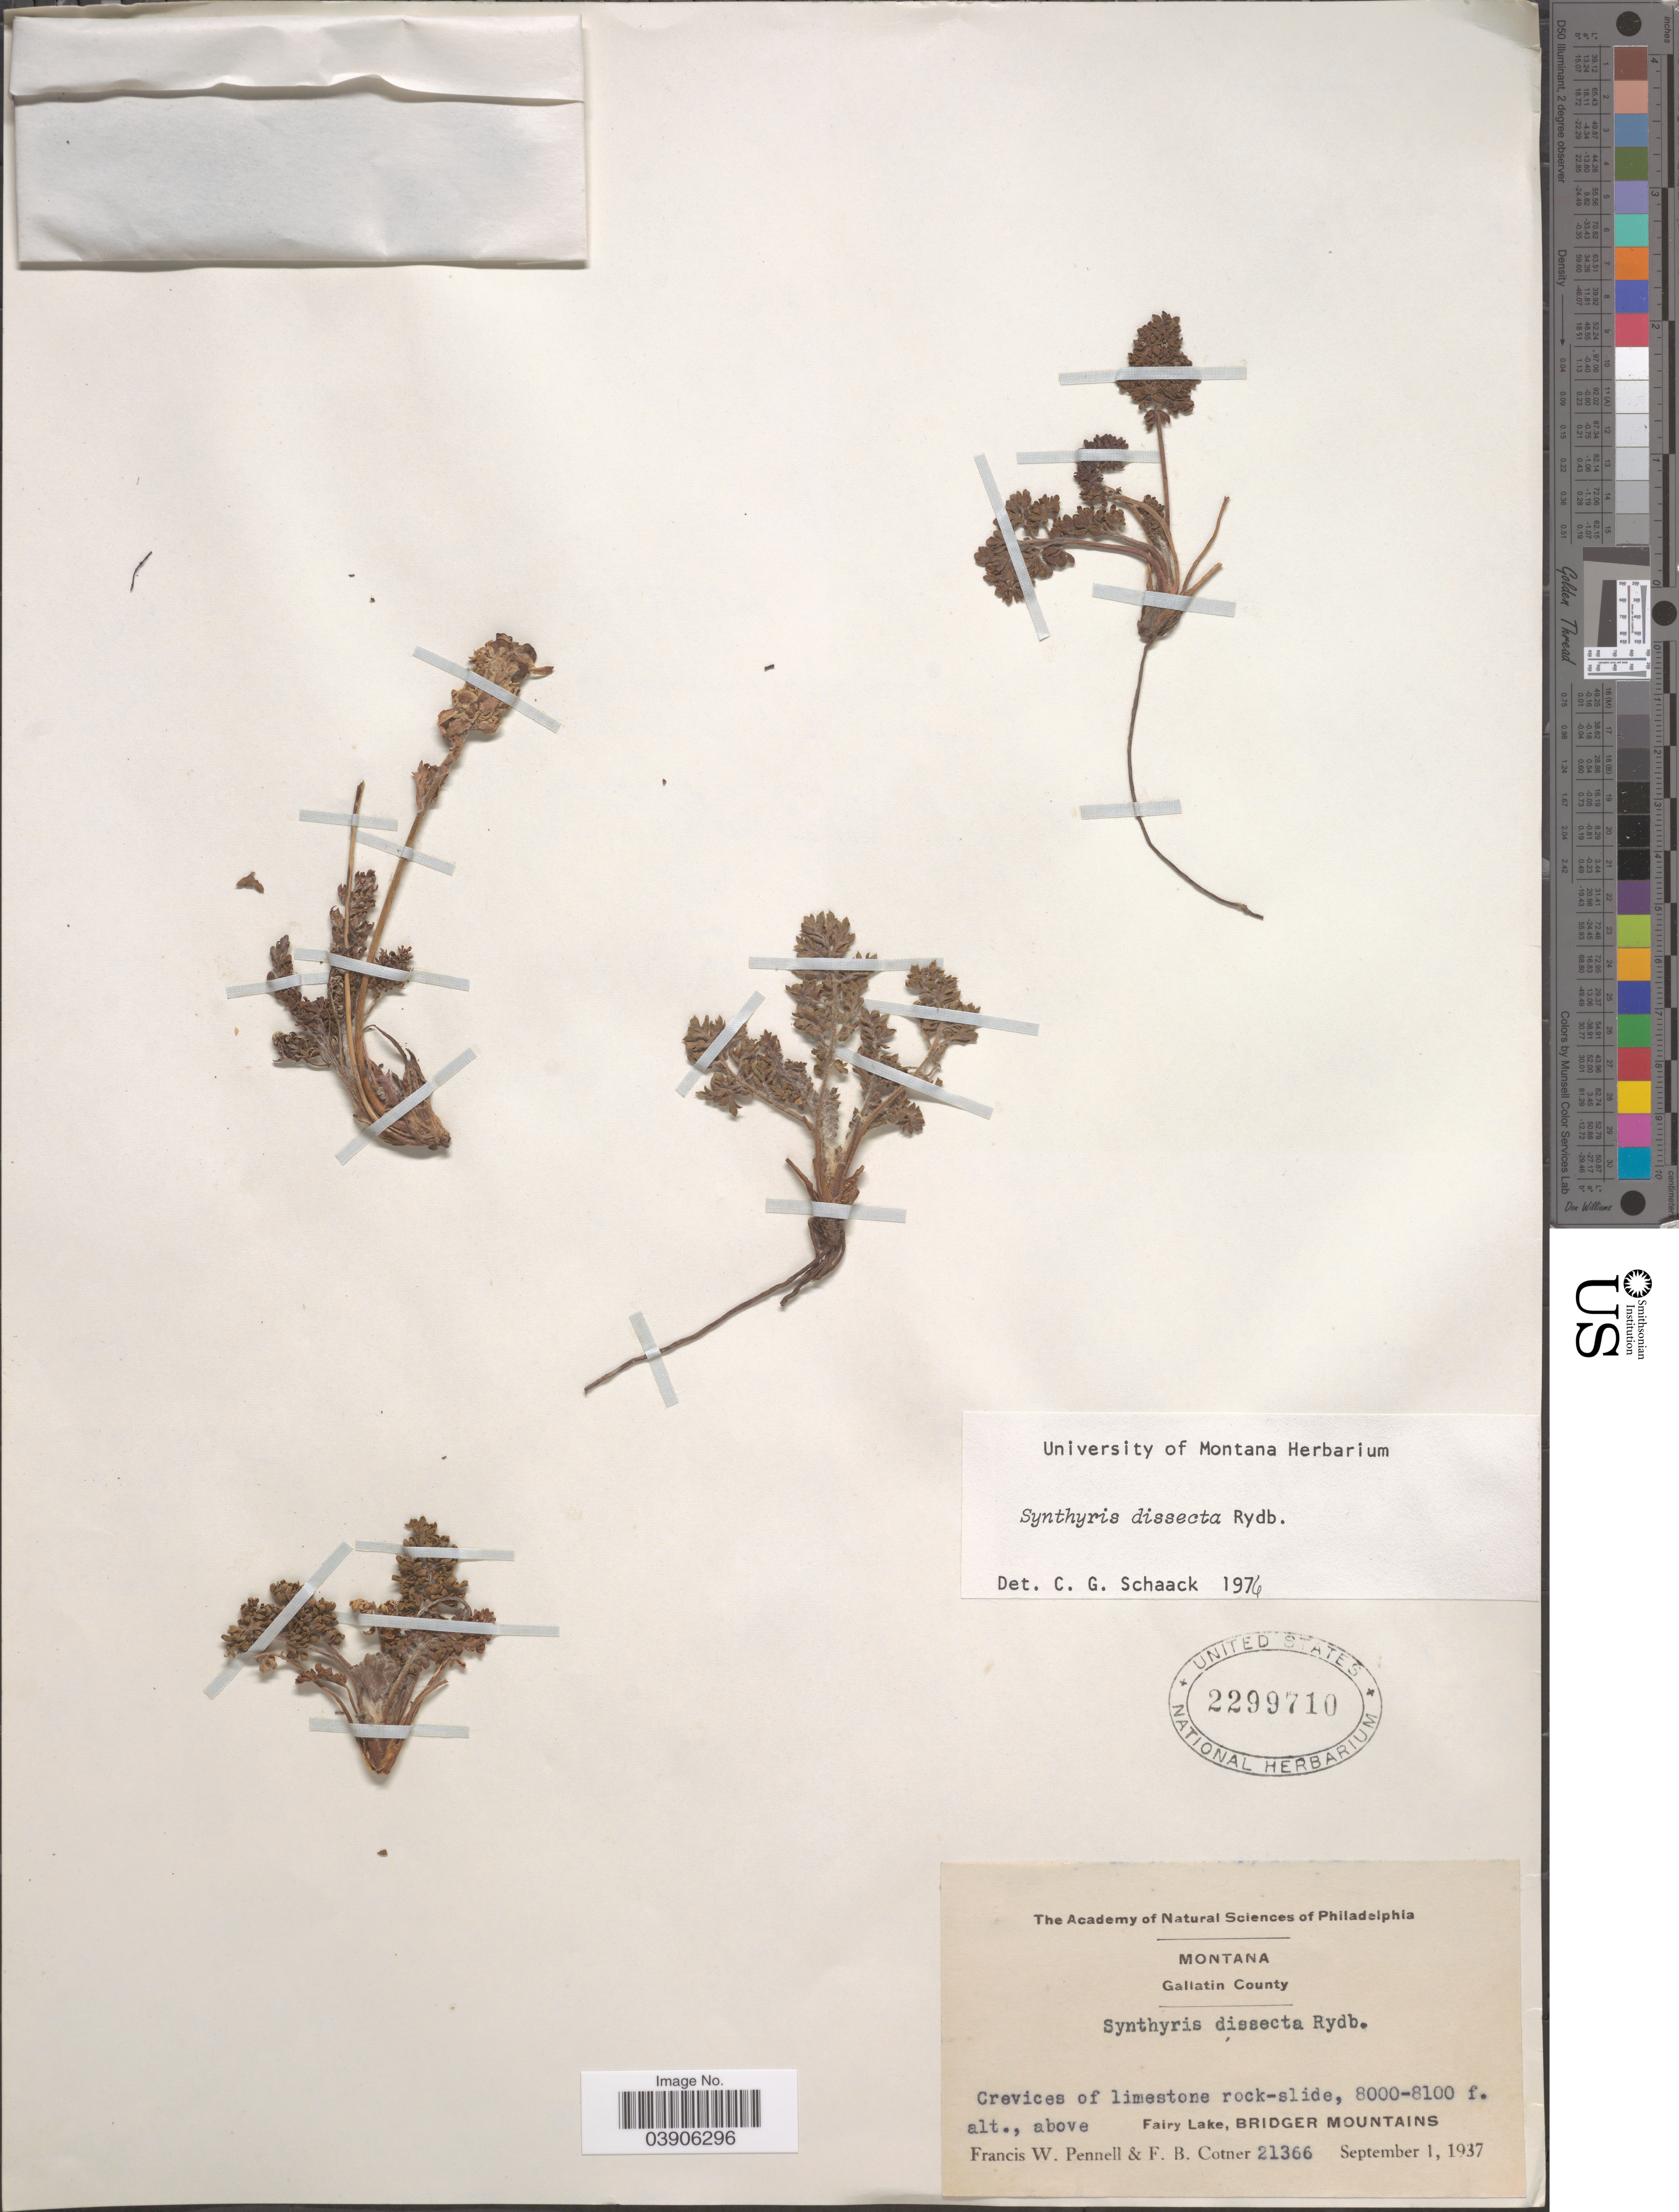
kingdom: Plantae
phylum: Tracheophyta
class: Magnoliopsida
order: Lamiales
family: Plantaginaceae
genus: Synthyris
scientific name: Synthyris dissecta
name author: Rydb.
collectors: F. W. Pennell & F. Cotner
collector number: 21366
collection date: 1937-09-01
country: United States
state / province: Montana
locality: Gallatin County. Above Fairy Lake, Bridger Mountains.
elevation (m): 2438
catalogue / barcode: US 2299710